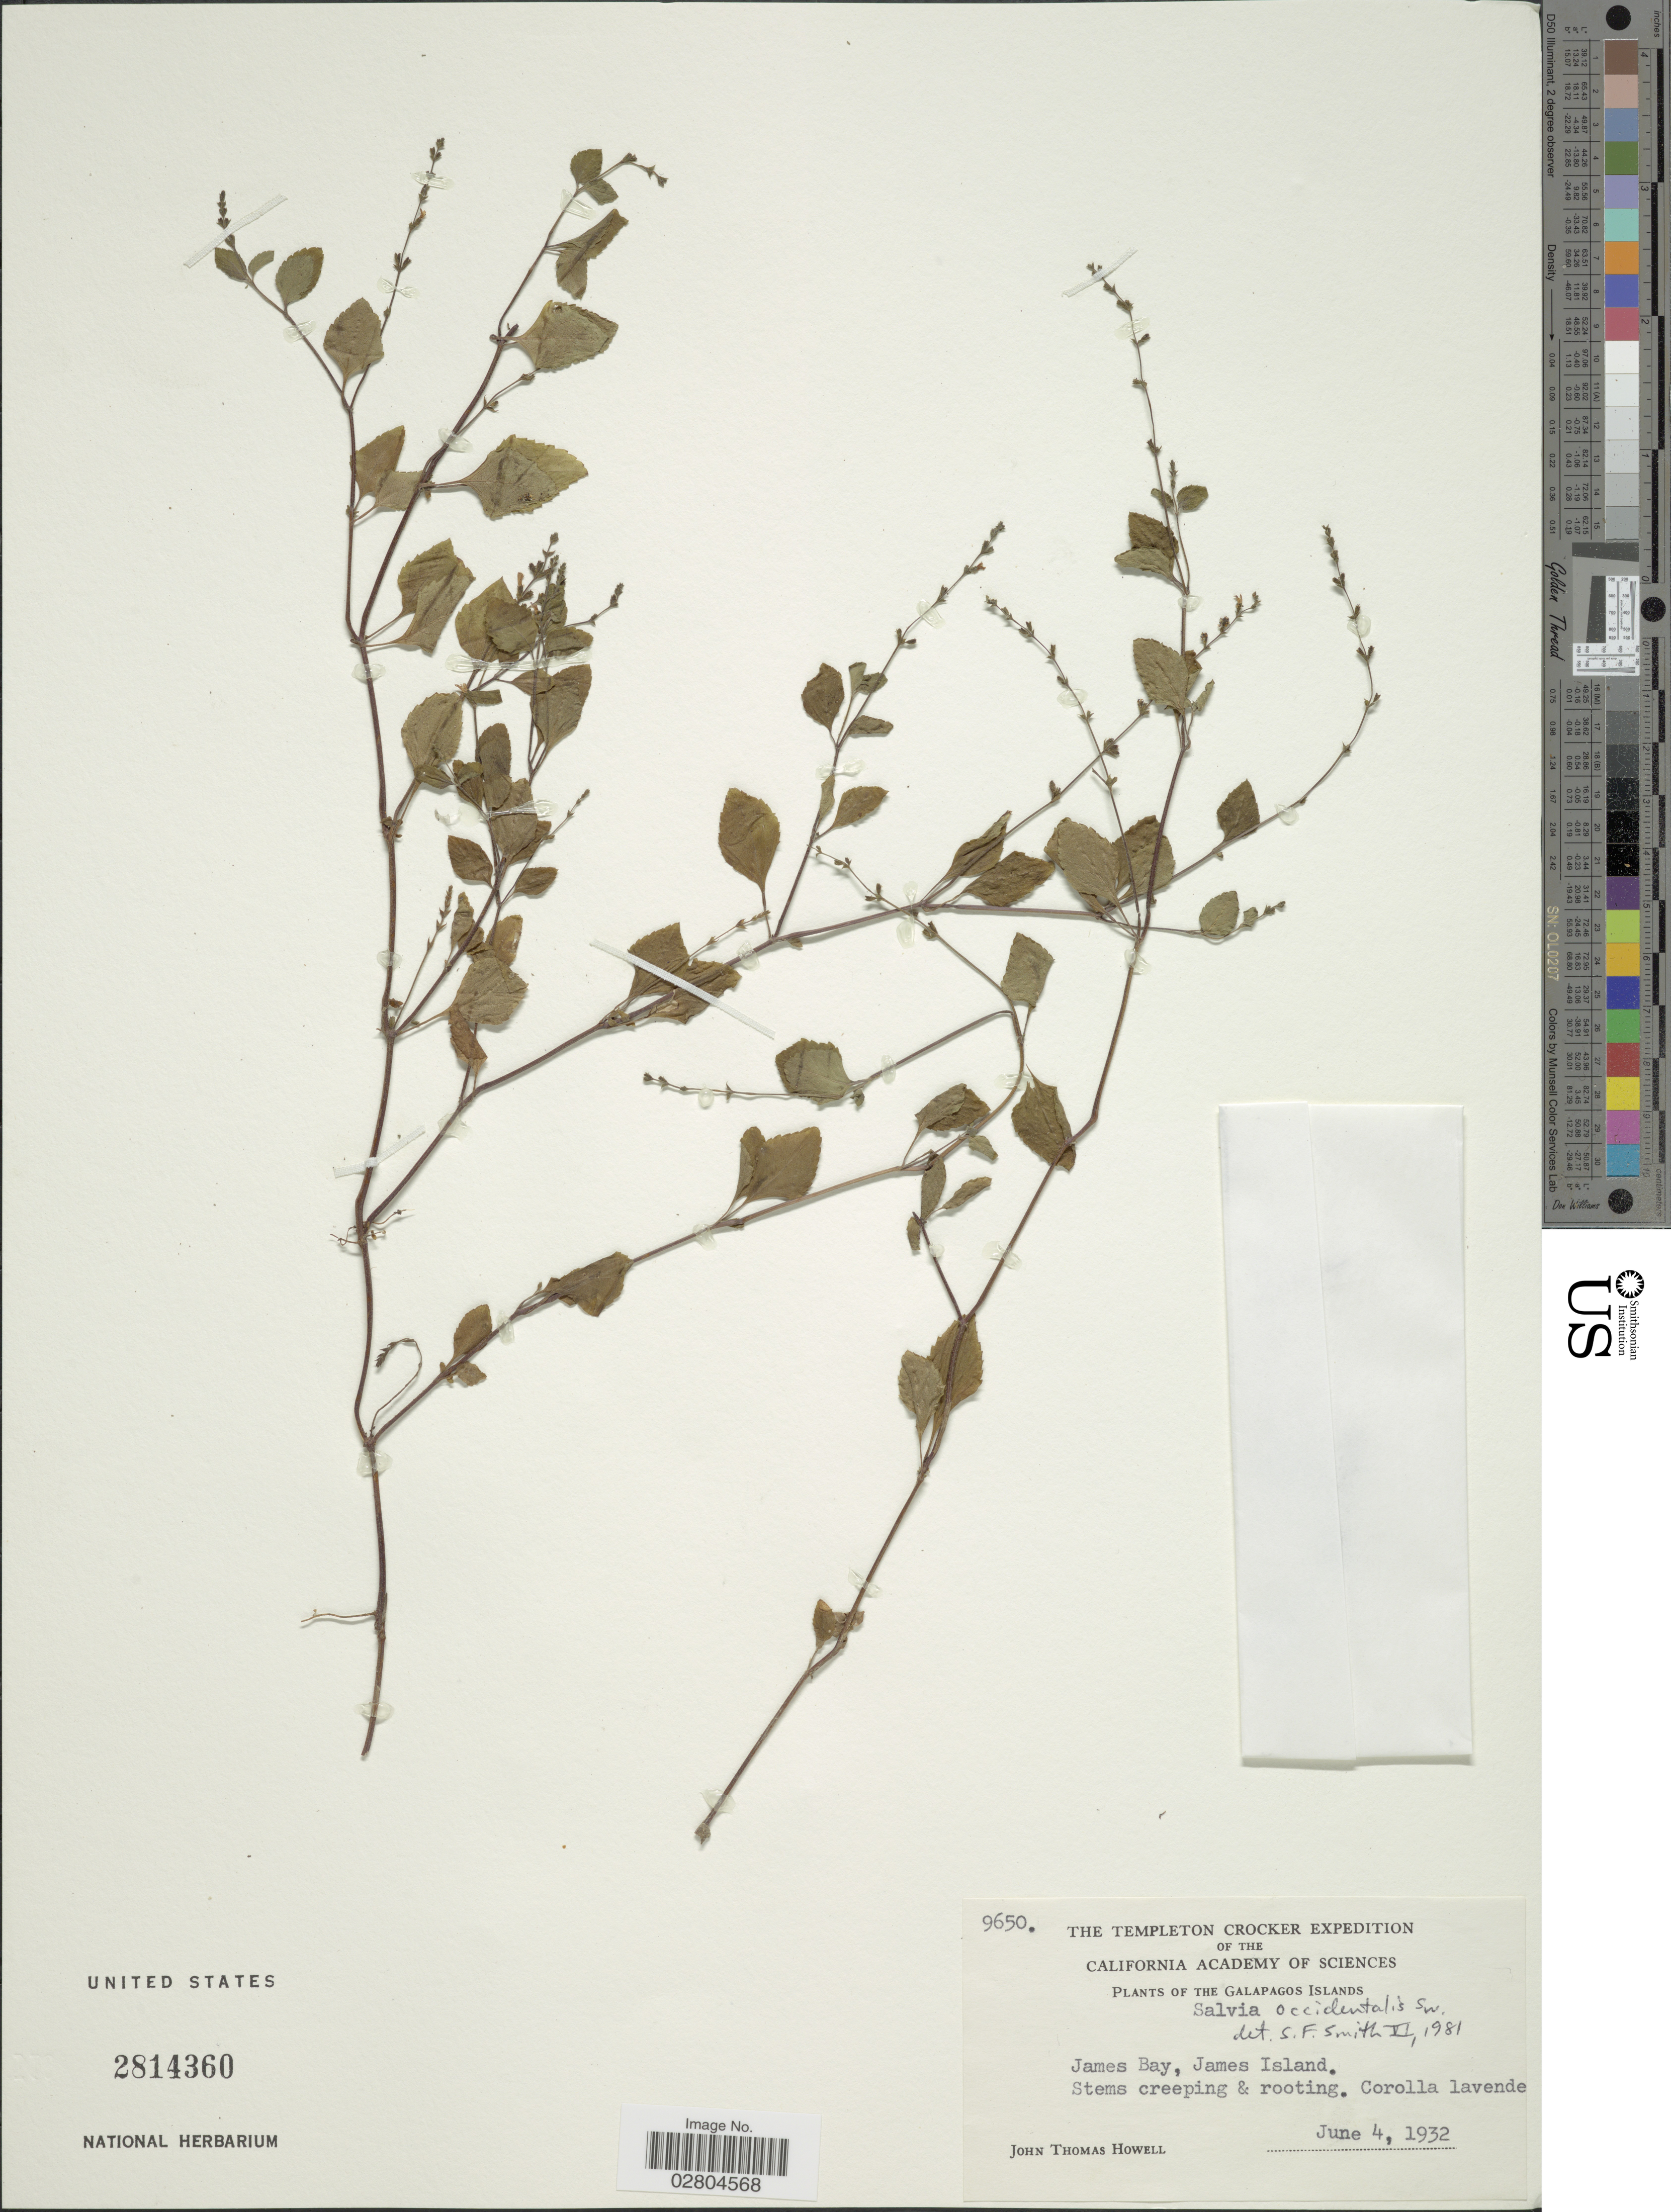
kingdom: Plantae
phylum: Tracheophyta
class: Magnoliopsida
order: Lamiales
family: Lamiaceae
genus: Salvia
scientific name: Salvia occidentalis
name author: Sw.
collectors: J. T. Howell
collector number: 9650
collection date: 1932-06-04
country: Ecuador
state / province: Colón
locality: The Galapagos Islands. James Bay, James Island.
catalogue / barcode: US 2814360